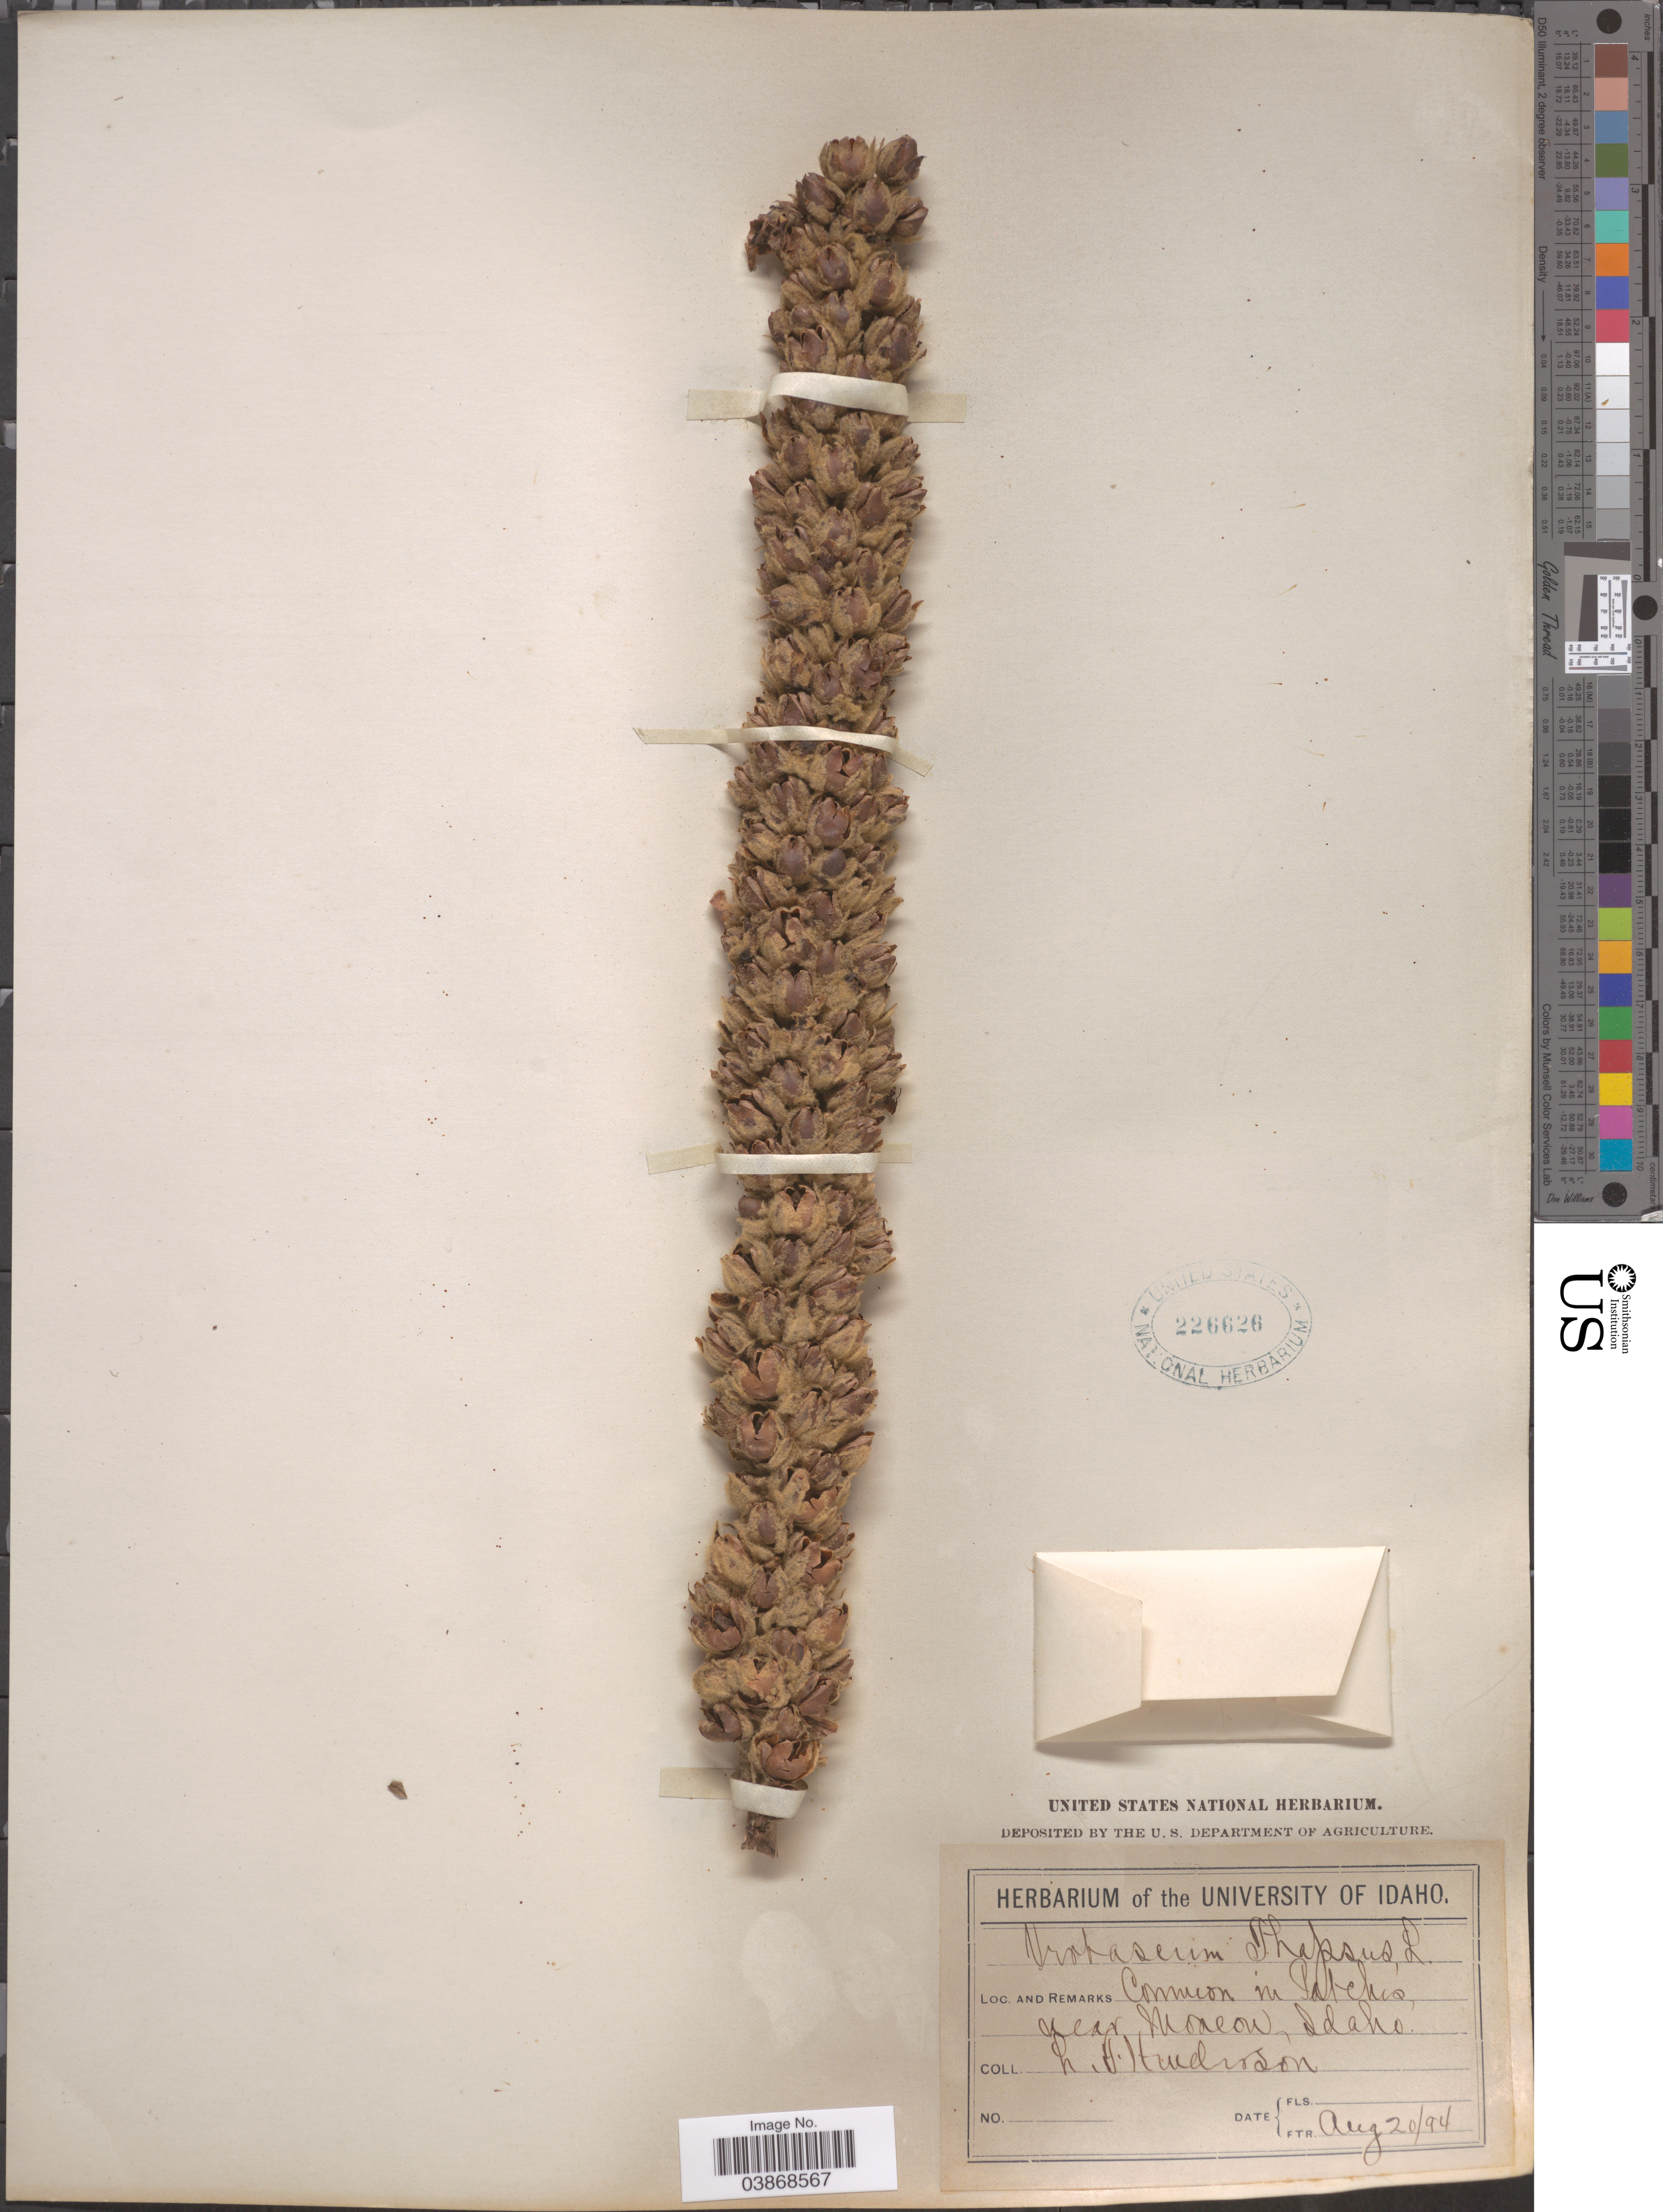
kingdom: Plantae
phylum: Tracheophyta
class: Magnoliopsida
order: Lamiales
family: Scrophulariaceae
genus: Verbascum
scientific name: Verbascum thapsus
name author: L.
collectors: L. Henderson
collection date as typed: Transcribed d/m/y: 20/8/94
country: United States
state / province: Idaho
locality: Near Moscow.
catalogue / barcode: US 226626